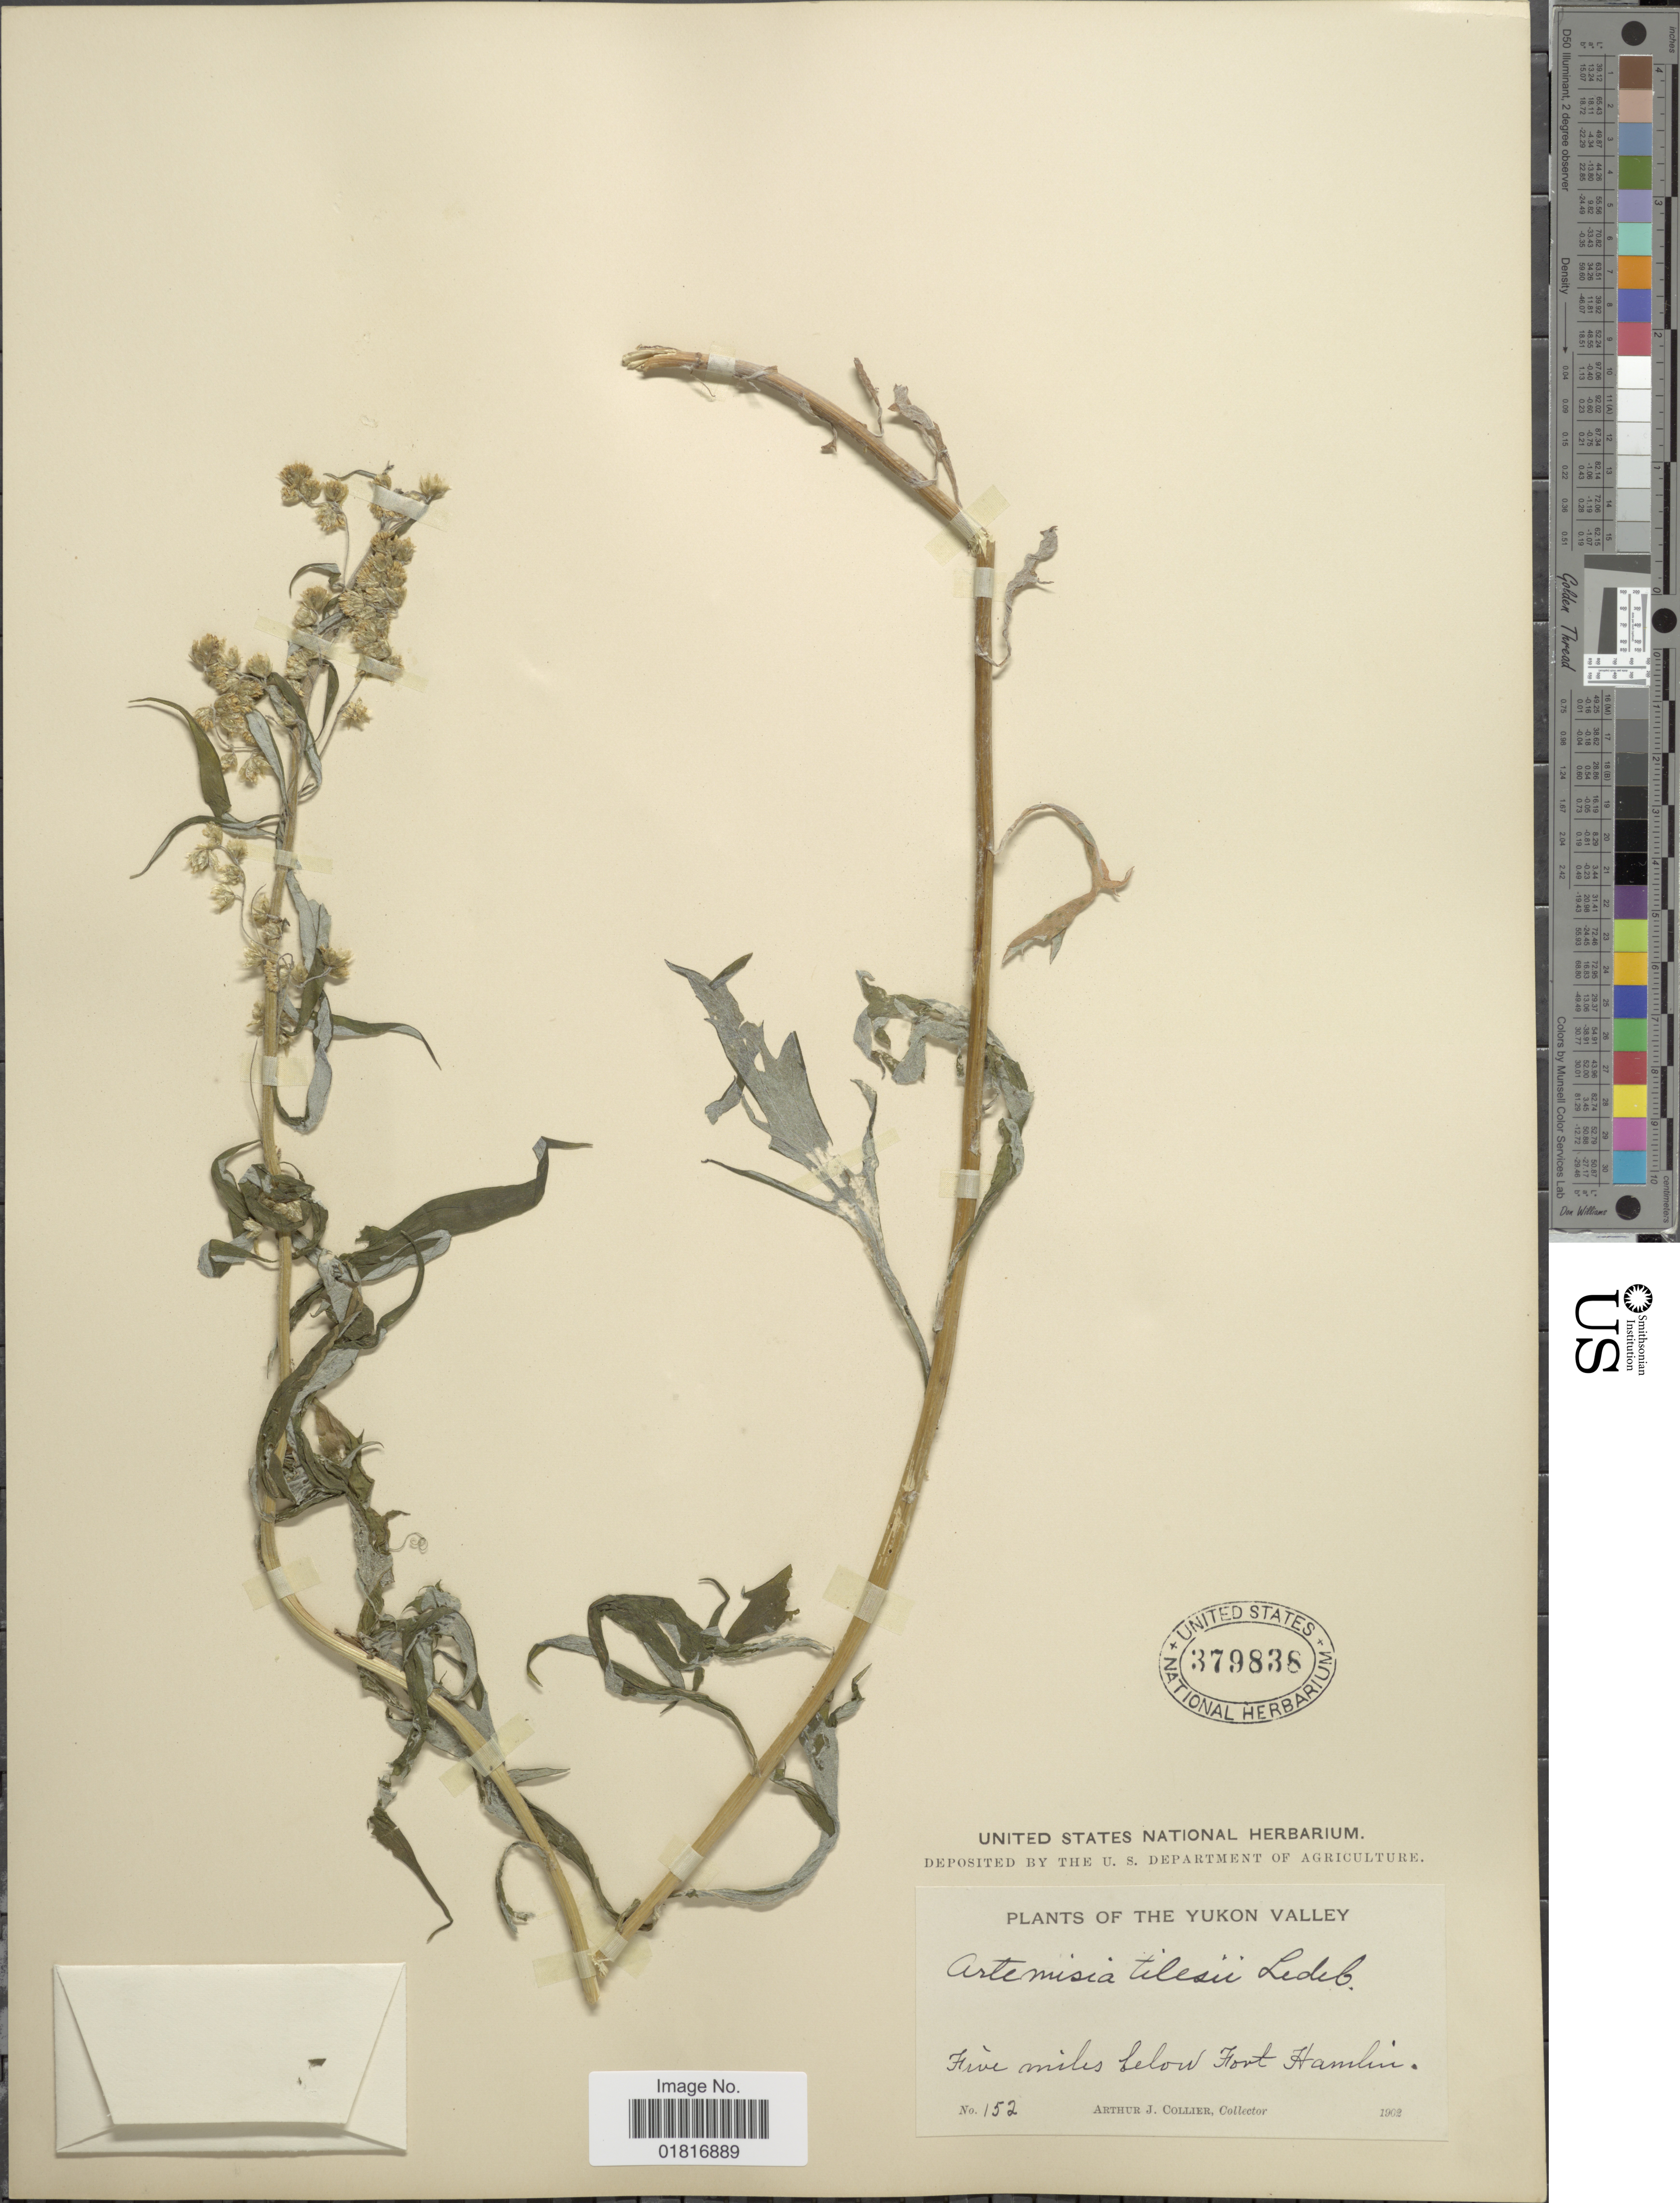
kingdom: Plantae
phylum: Tracheophyta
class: Magnoliopsida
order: Asterales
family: Asteraceae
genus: Artemisia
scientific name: Artemisia tilesii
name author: Ledeb.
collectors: A. Collier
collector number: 152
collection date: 1902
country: Canada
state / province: Yukon Territory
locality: The Yukon Valley, Five miles below Fort Hamlin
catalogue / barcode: US 379838